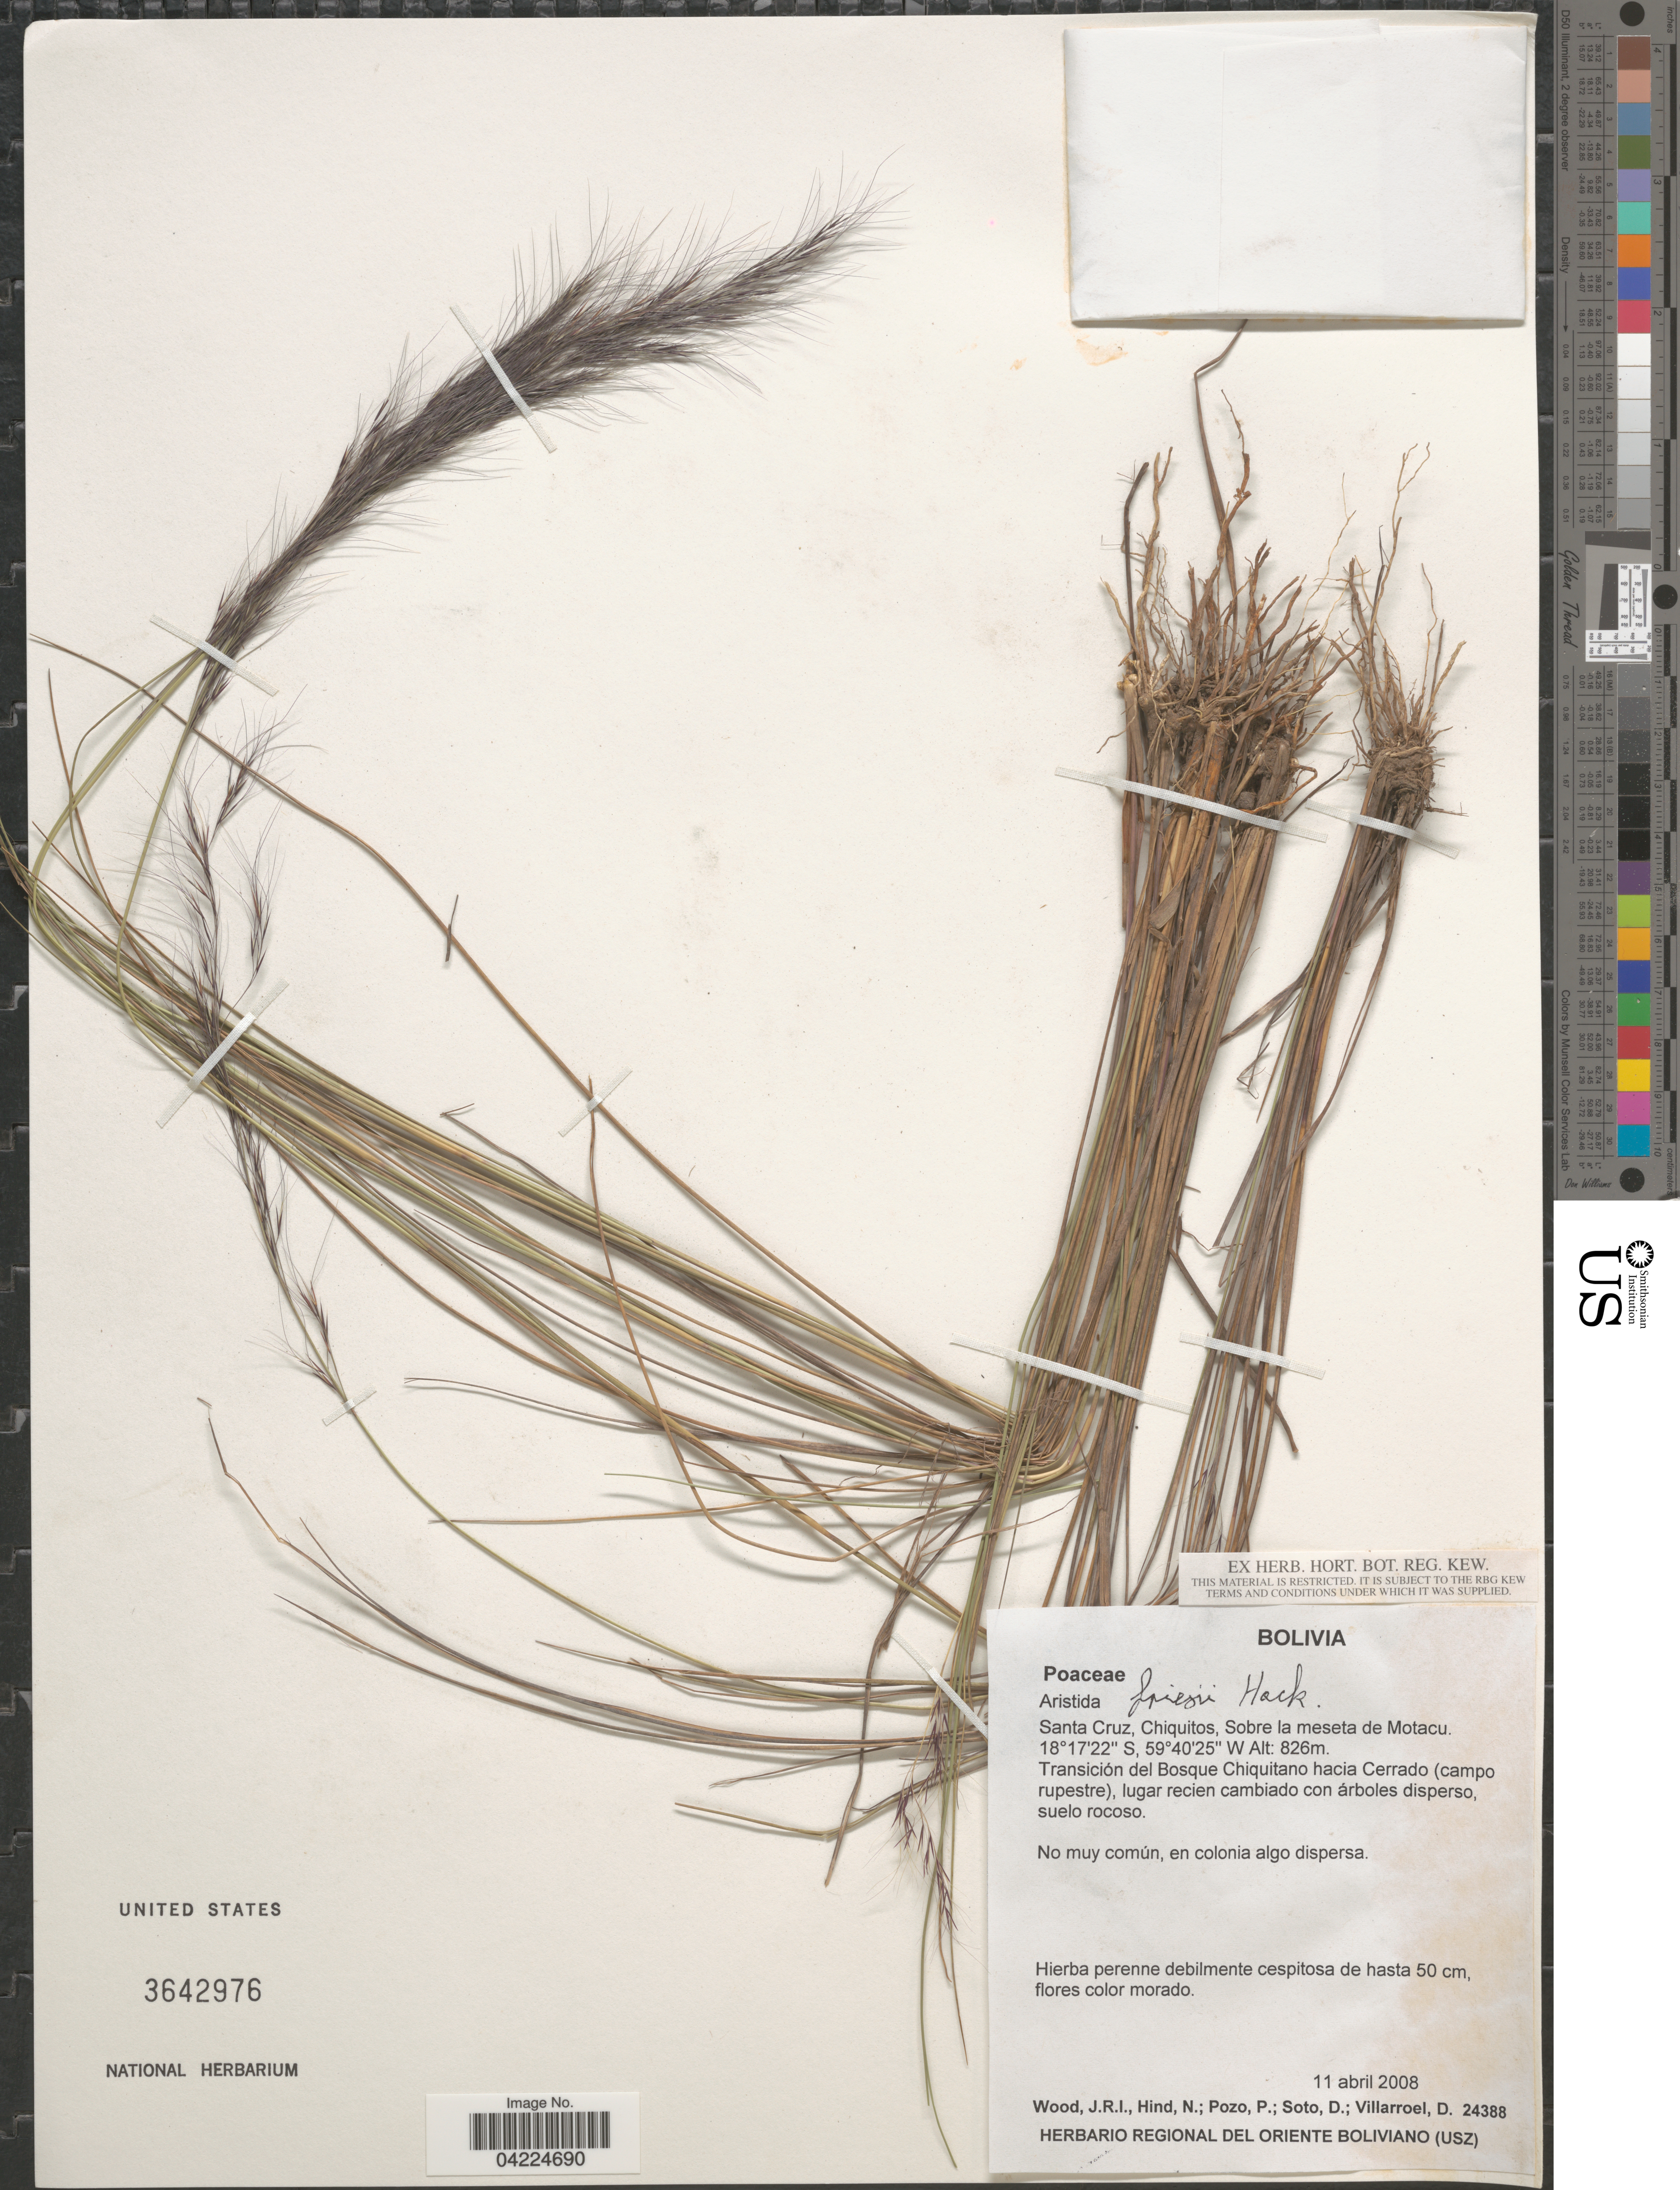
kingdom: Plantae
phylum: Tracheophyta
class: Liliopsida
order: Poales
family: Poaceae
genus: Aristida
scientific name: Aristida friesii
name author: Hack. ex Henr.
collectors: J. R. I. Wood, N. Hind, P. Pozo, D. Soto & D. Villarroel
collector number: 24388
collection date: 2008-04-11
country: Bolivia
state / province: Santa Cruz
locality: Chiquitos, Sobre la meseta de Motacu. Transición del Bosque Chiquitano hacia Cerrado (campo rupestre), lugar recien cambiado con árboles disperso, suelo rocoso.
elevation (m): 826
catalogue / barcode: US 3642976